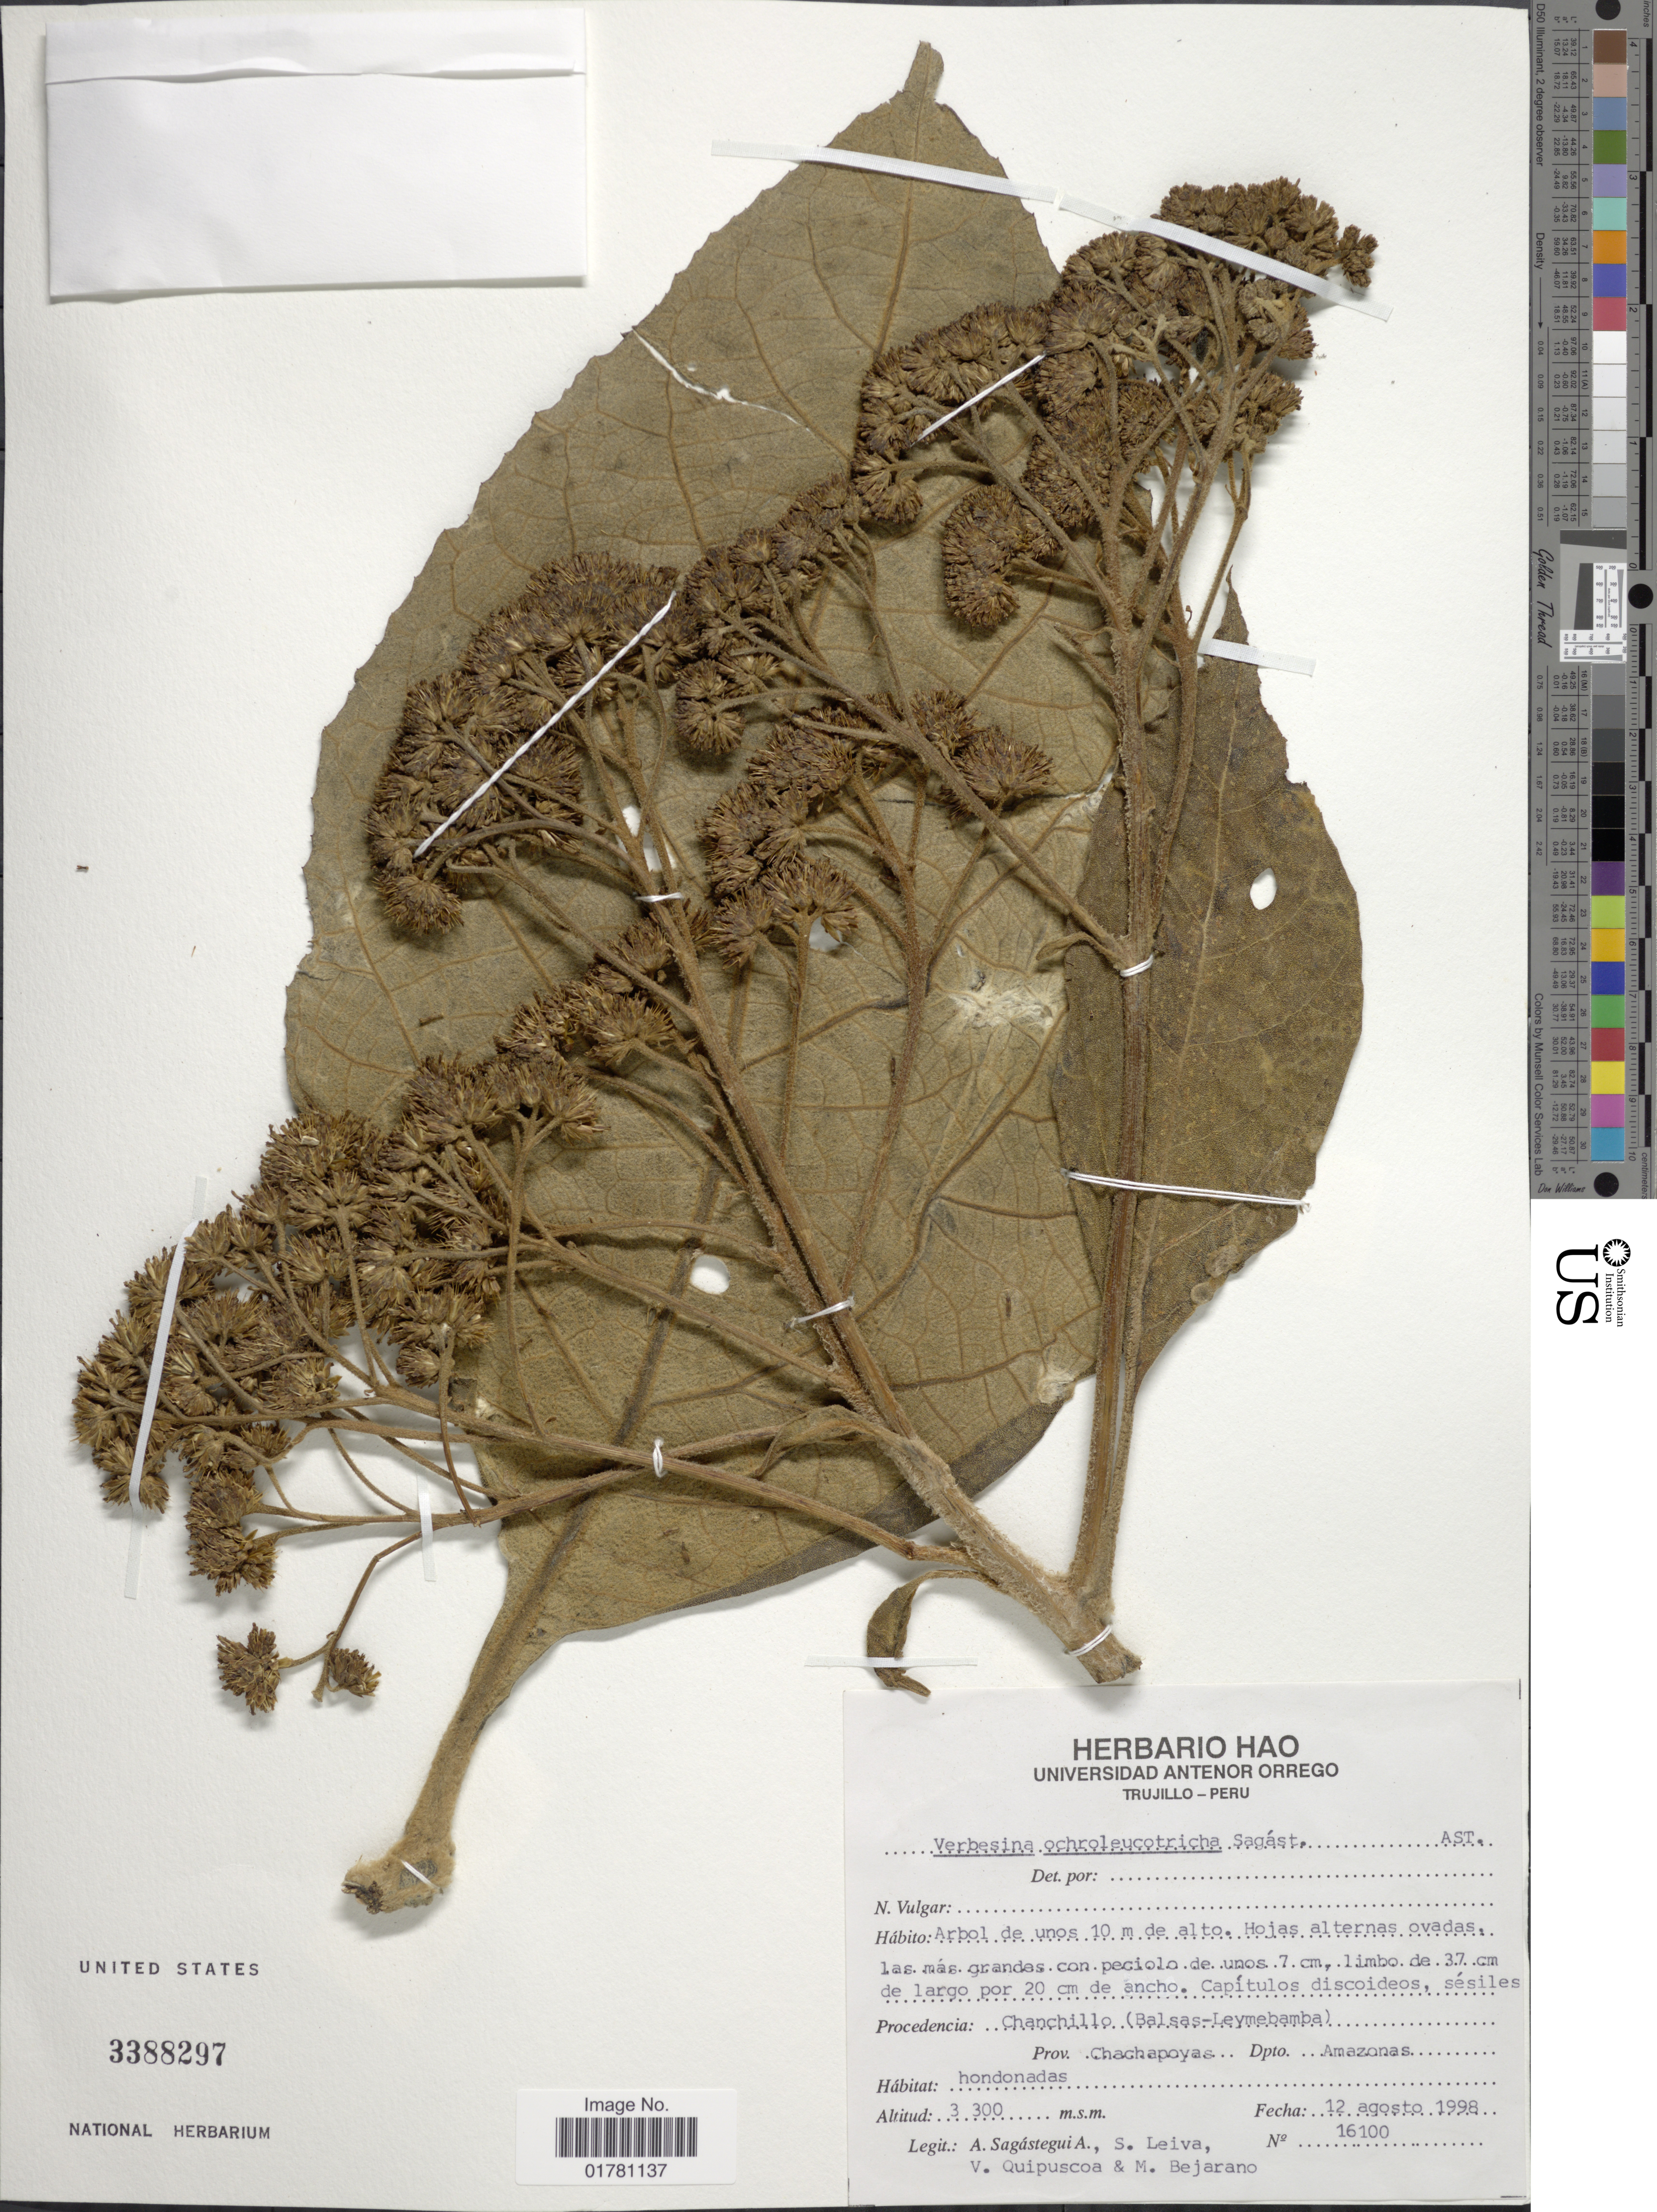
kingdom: Plantae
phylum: Tracheophyta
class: Magnoliopsida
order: Asterales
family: Asteraceae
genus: Verbesina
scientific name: Verbesina ochroleucotricha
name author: Sagást.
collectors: A. Sagástegui A., S. Leiva, V. Quipuscoa & M. Bejarano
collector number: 16100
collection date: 1998-08-12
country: Peru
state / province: Amazonas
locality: Chanchillo (Balsas-Leymebamba) Prov. Chachapoyas, Dpto Amazonas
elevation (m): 3300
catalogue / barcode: US 3388297